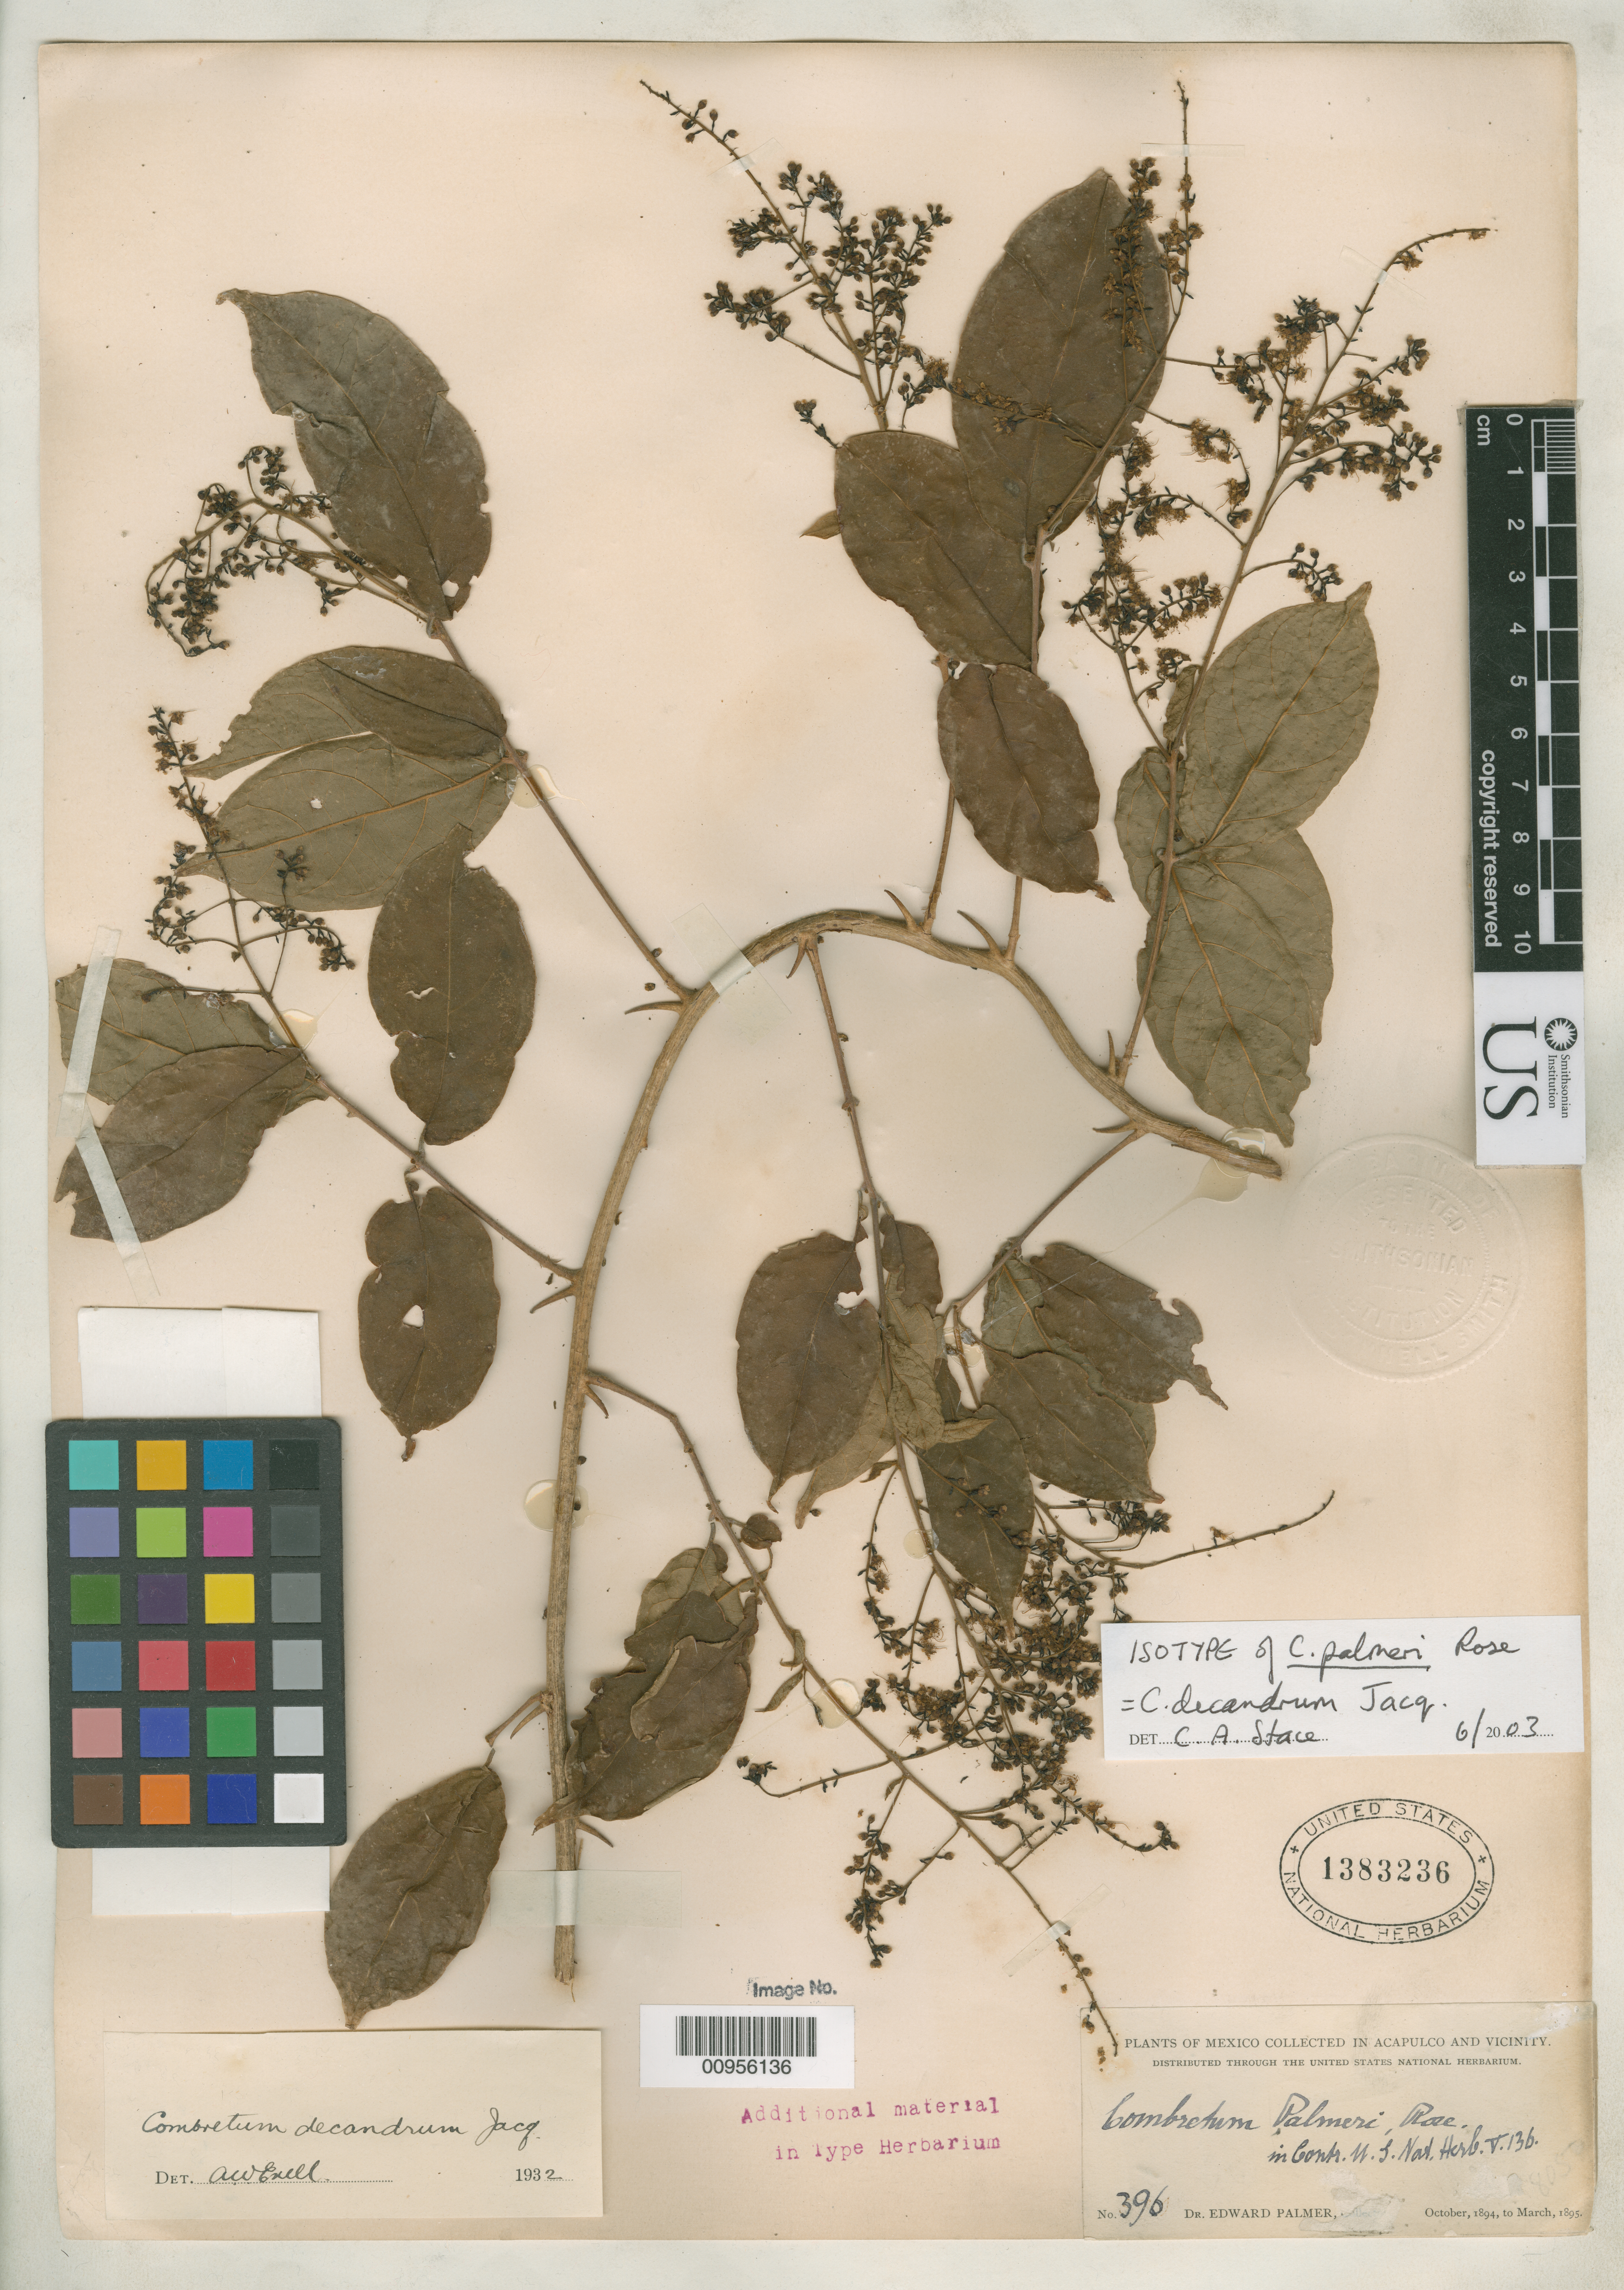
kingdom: Plantae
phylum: Tracheophyta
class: Magnoliopsida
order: Myrtales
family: Combretaceae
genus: Combretum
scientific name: Combretum palmeri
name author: Rose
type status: Isotype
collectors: E. Palmer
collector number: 396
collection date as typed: Oct 1894 to -- Mar 1895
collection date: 1894-10/1895-03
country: Mexico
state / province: Guerrero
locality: Acapulco and vicinity.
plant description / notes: Specimen ex John Donnell Smith herbarium.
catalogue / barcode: US 1383236